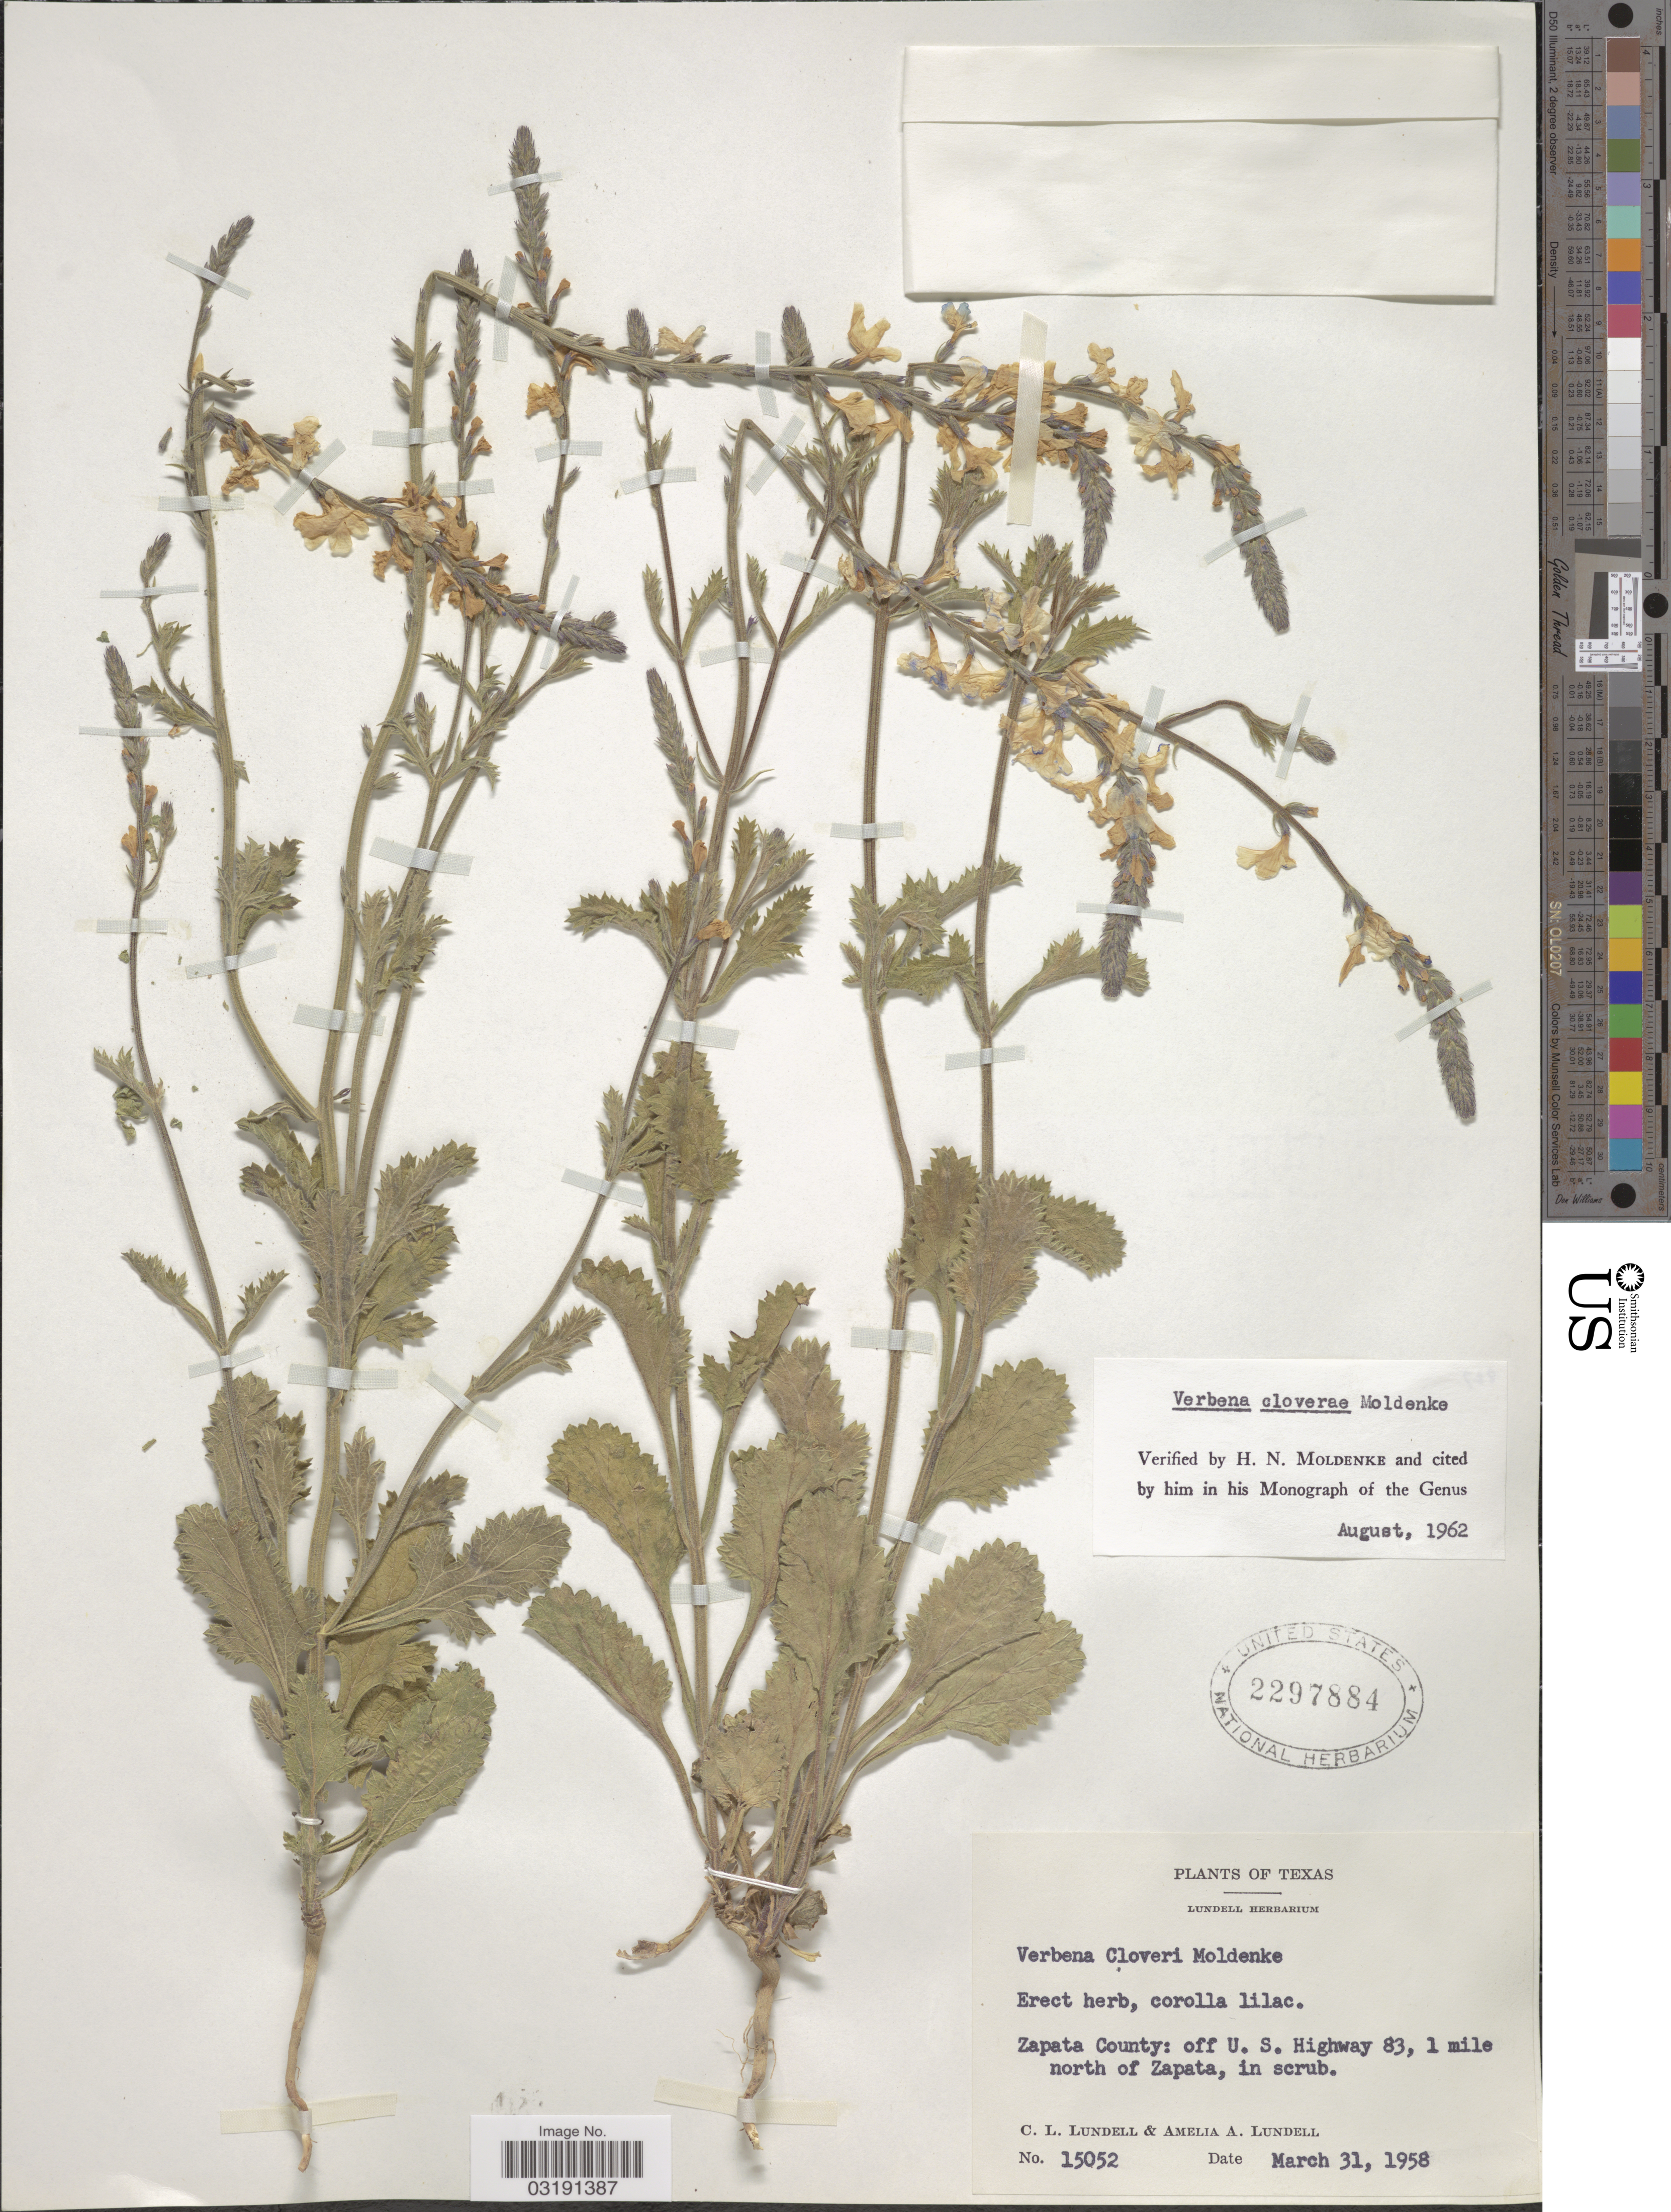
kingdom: Plantae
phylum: Tracheophyta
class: Magnoliopsida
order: Lamiales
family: Verbenaceae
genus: Verbena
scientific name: Verbena cloverae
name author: Moldenke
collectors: C. L. Lundell & A. A. Lundell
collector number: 15052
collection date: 1958-03-31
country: United States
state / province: Texas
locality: Zapata County: off U.S. Highway 83, 1 mile north of Zapata.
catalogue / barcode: US 2297884